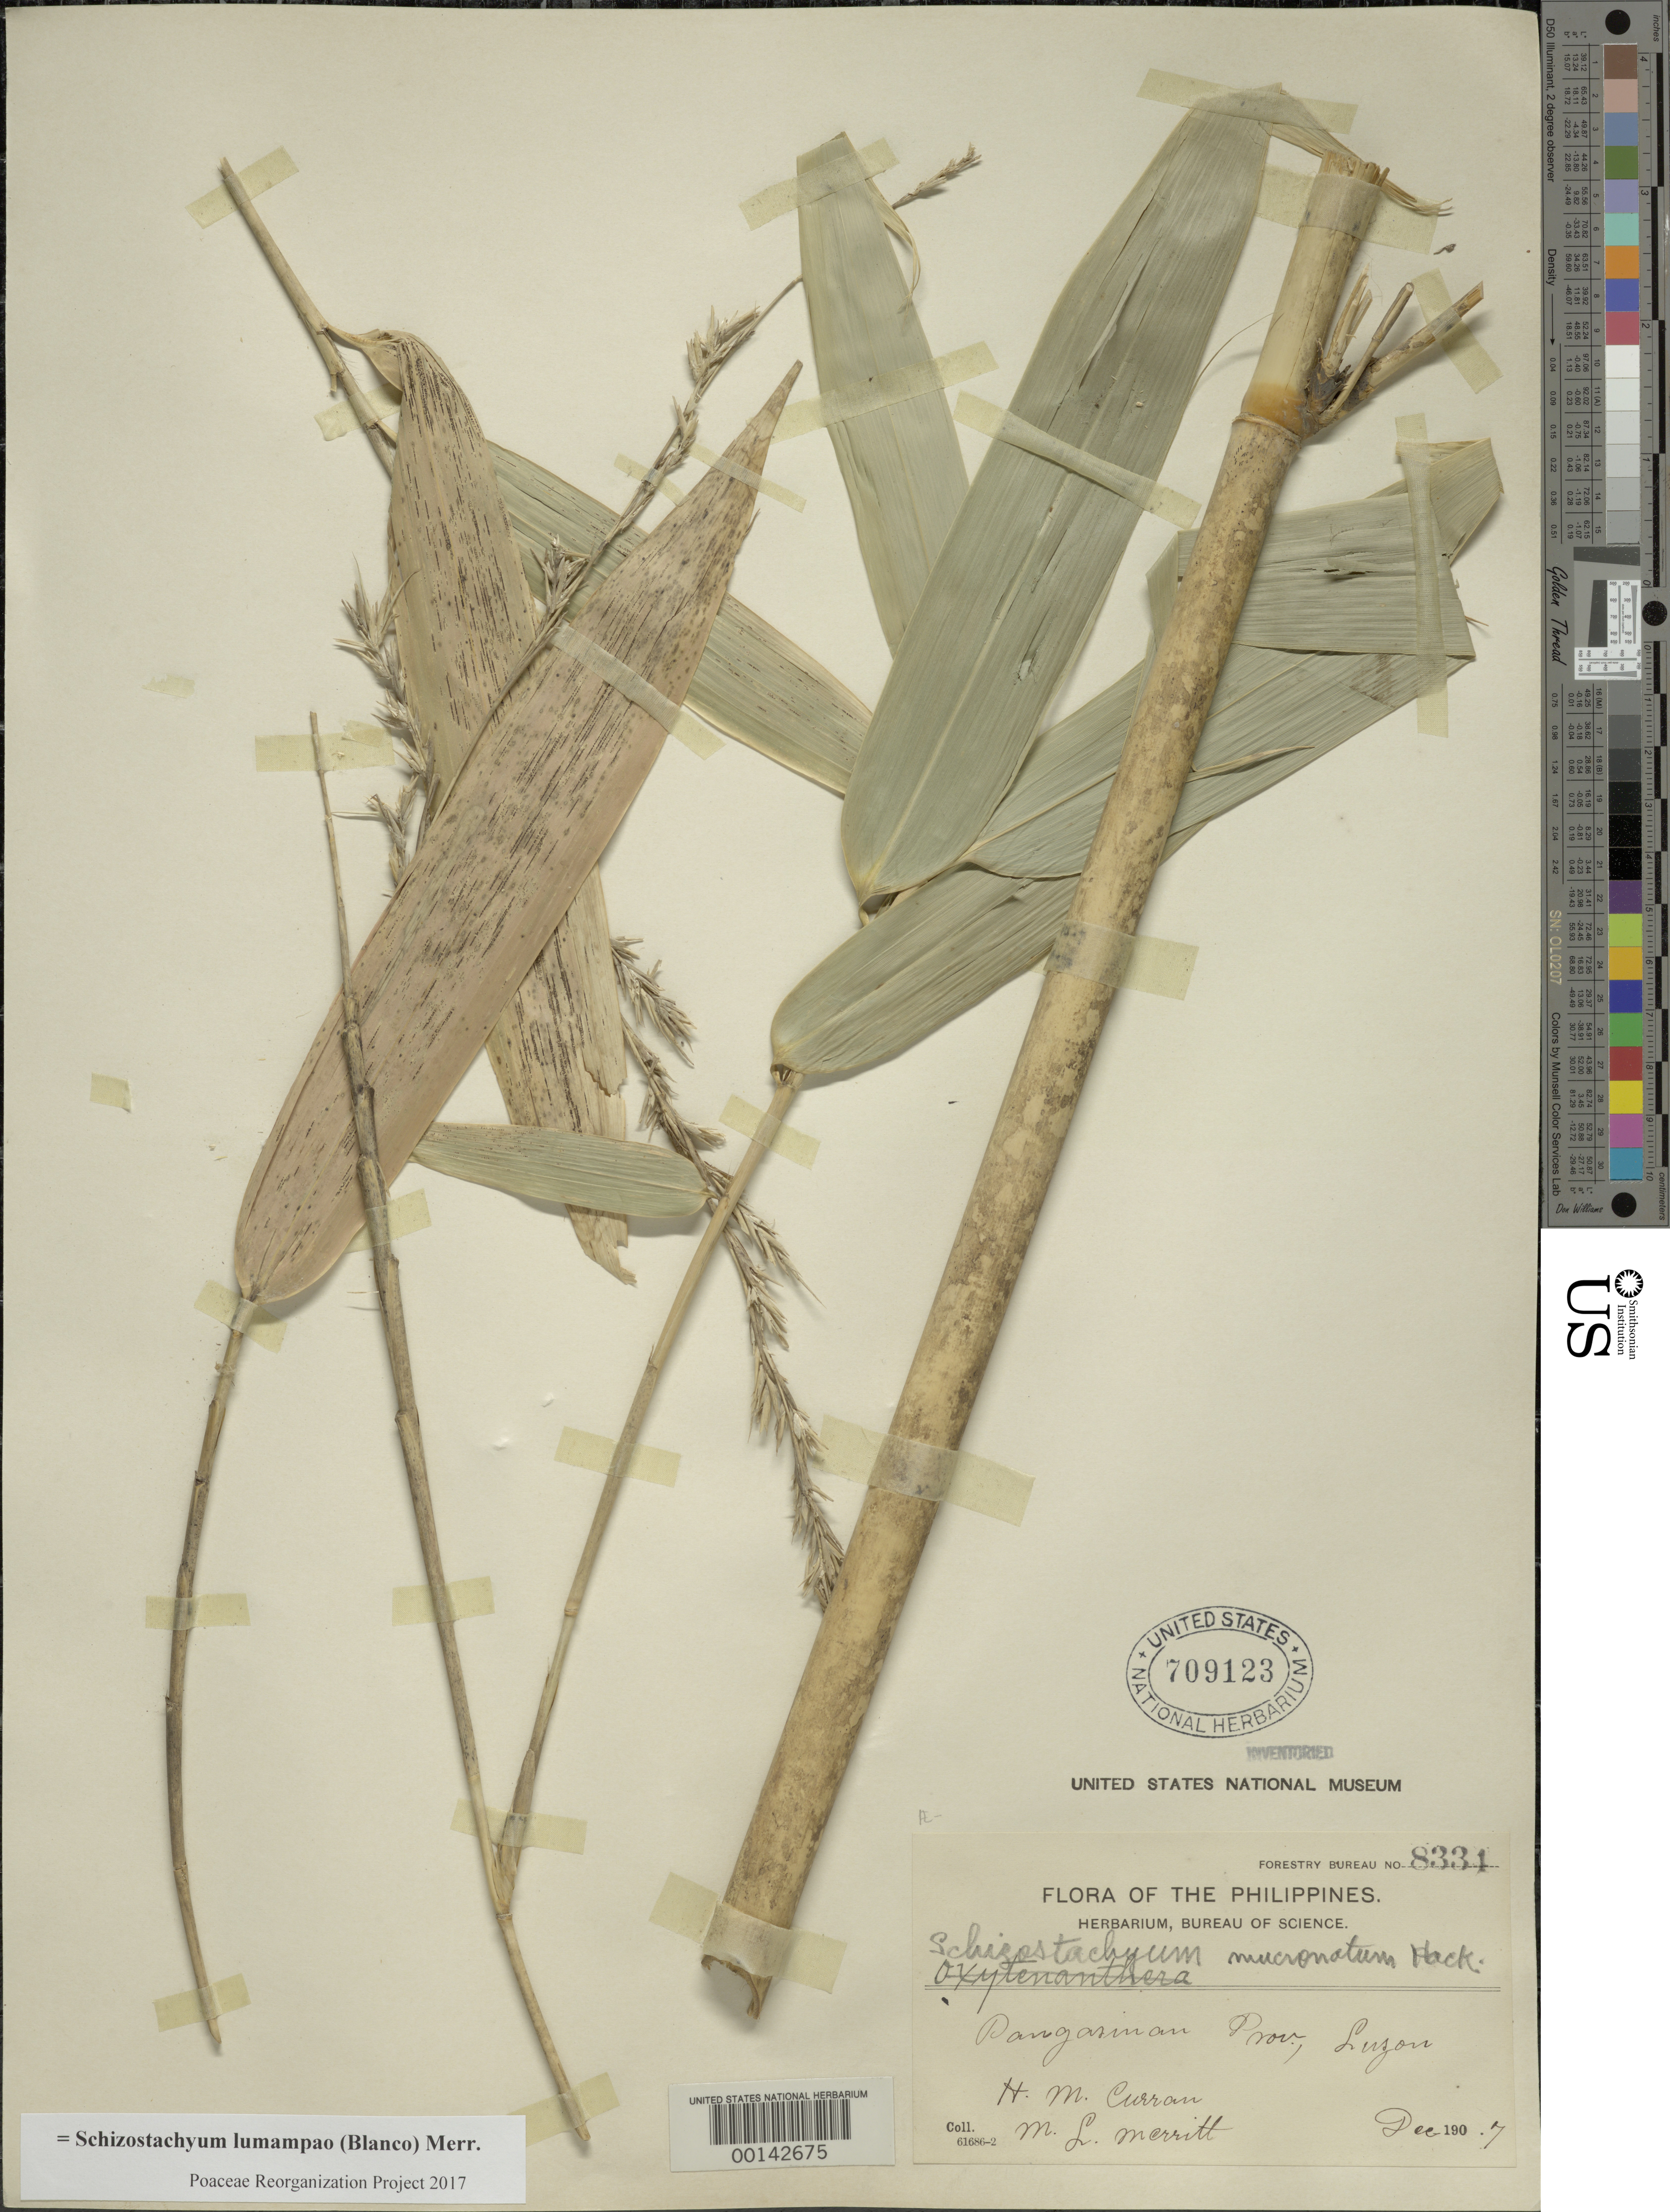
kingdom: Plantae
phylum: Tracheophyta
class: Liliopsida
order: Poales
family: Poaceae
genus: Schizostachyum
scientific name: Schizostachyum lumampao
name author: (Blanco) Merr.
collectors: H. M. Curran & M. L. Merritt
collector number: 8331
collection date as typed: Dec 1907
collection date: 1907-12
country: Philippines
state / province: Ilocos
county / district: Pangasinan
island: Luzon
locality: Pangasinan Prov., Luzon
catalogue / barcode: US 709123